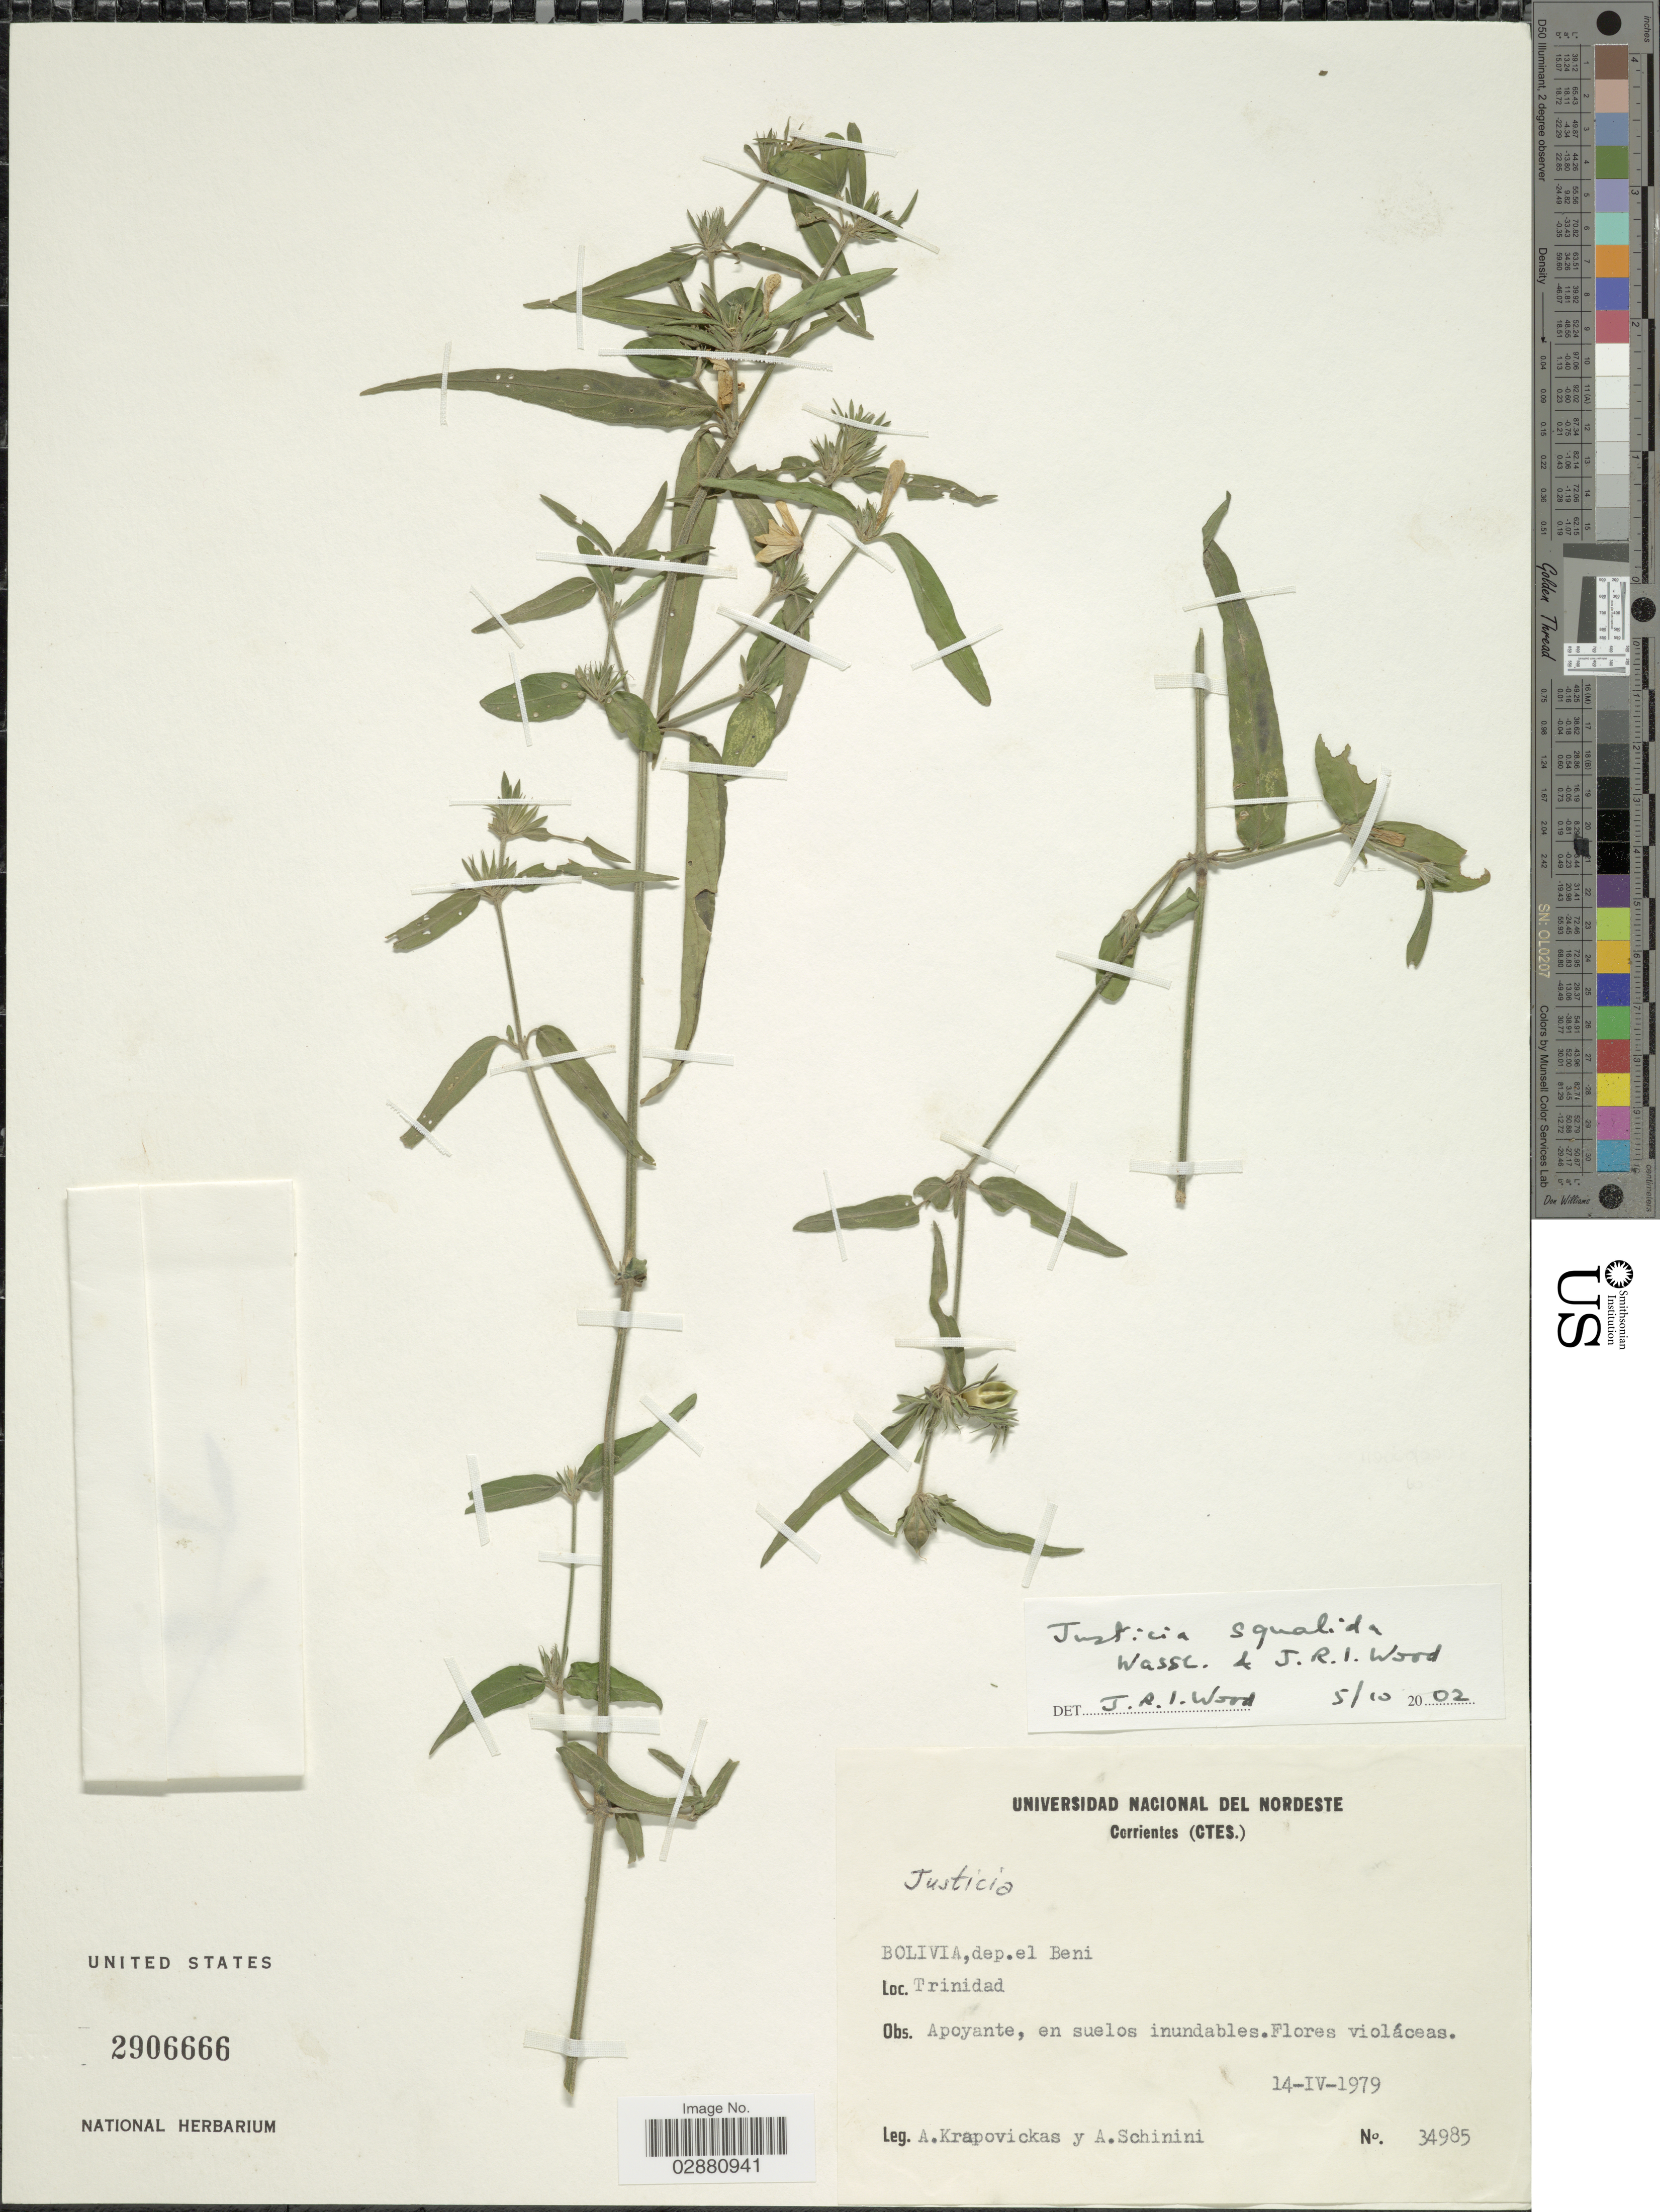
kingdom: Plantae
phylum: Tracheophyta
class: Magnoliopsida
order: Lamiales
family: Acanthaceae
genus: Justicia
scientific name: Justicia squalida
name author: Wassh. & J.R.I. Wood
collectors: A. Krapovickas & A. Schinini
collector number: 34985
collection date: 1979-04-14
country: Bolivia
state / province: Beni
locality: Dep. el Beni. Trinidad.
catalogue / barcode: US 2906666